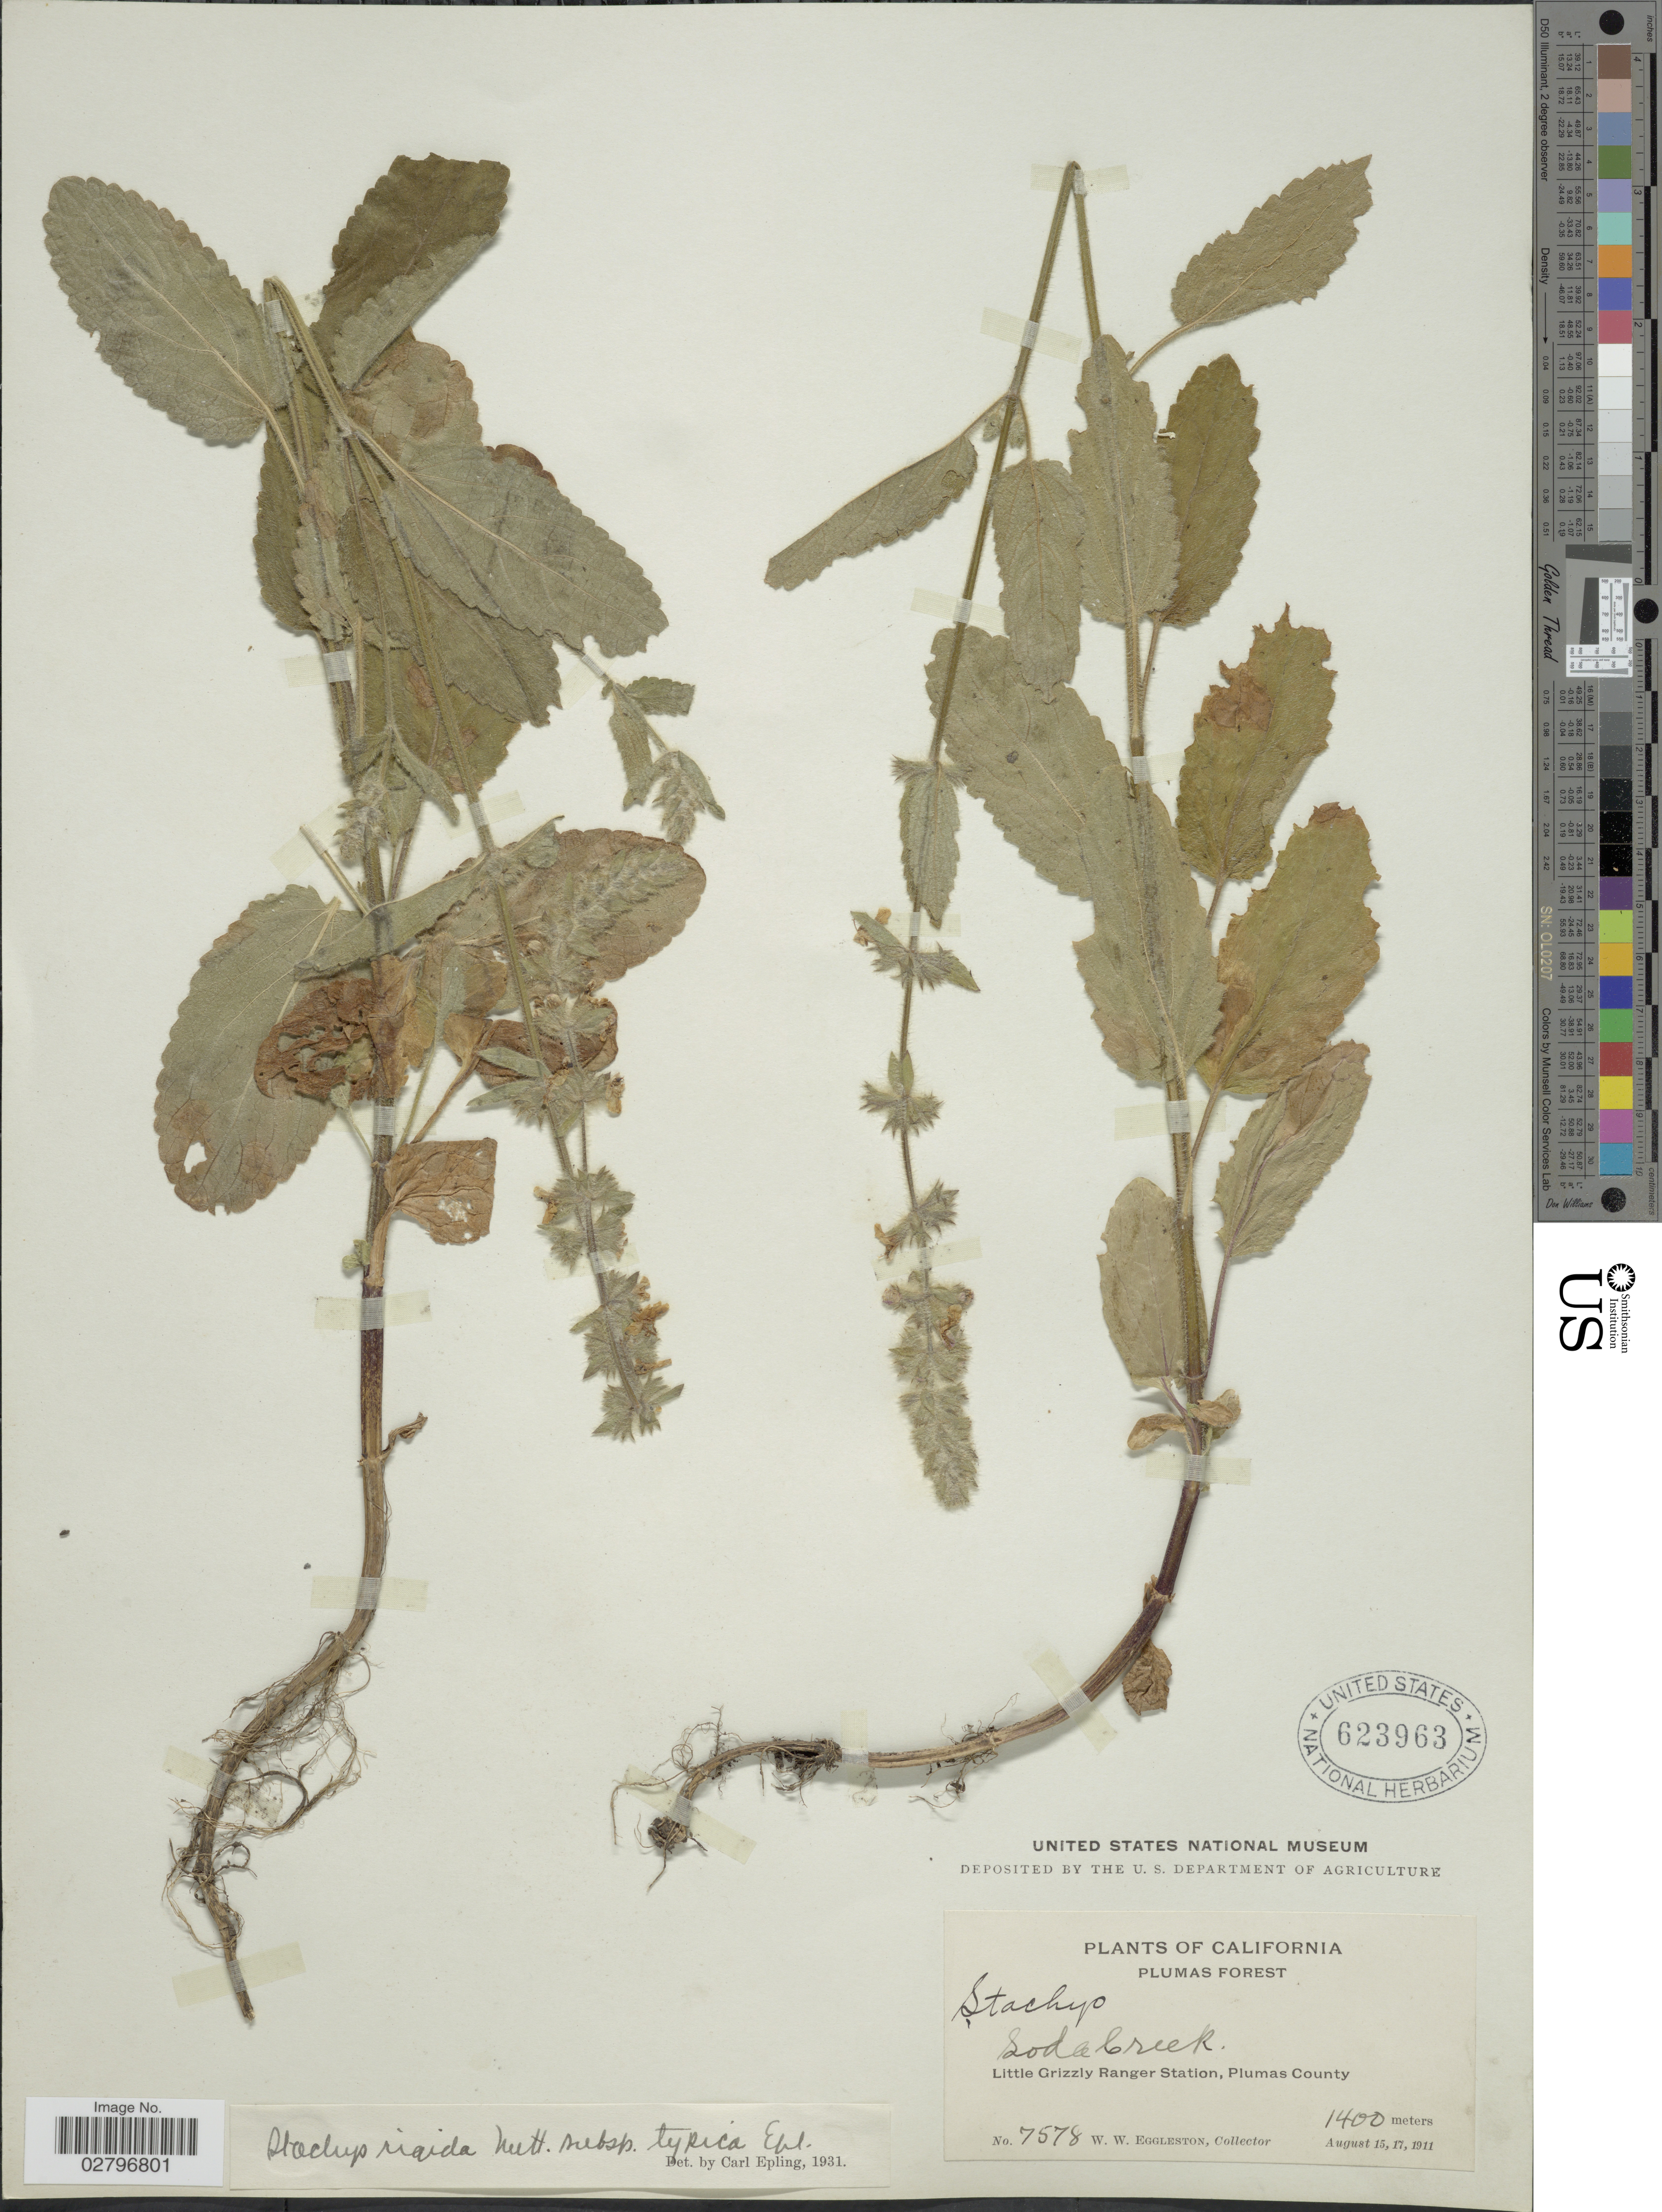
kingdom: Plantae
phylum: Tracheophyta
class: Magnoliopsida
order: Lamiales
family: Lamiaceae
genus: Stachys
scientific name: Stachys rigida subsp. typica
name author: Epling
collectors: W. W. Eggleston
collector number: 7578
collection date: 1911-08-15/1911-08-17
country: United States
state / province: California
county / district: Plumas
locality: Plumas Forest, Soda Creek, Little Grizzly Ranger Station, Plumas County.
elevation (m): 1400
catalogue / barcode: US 623963